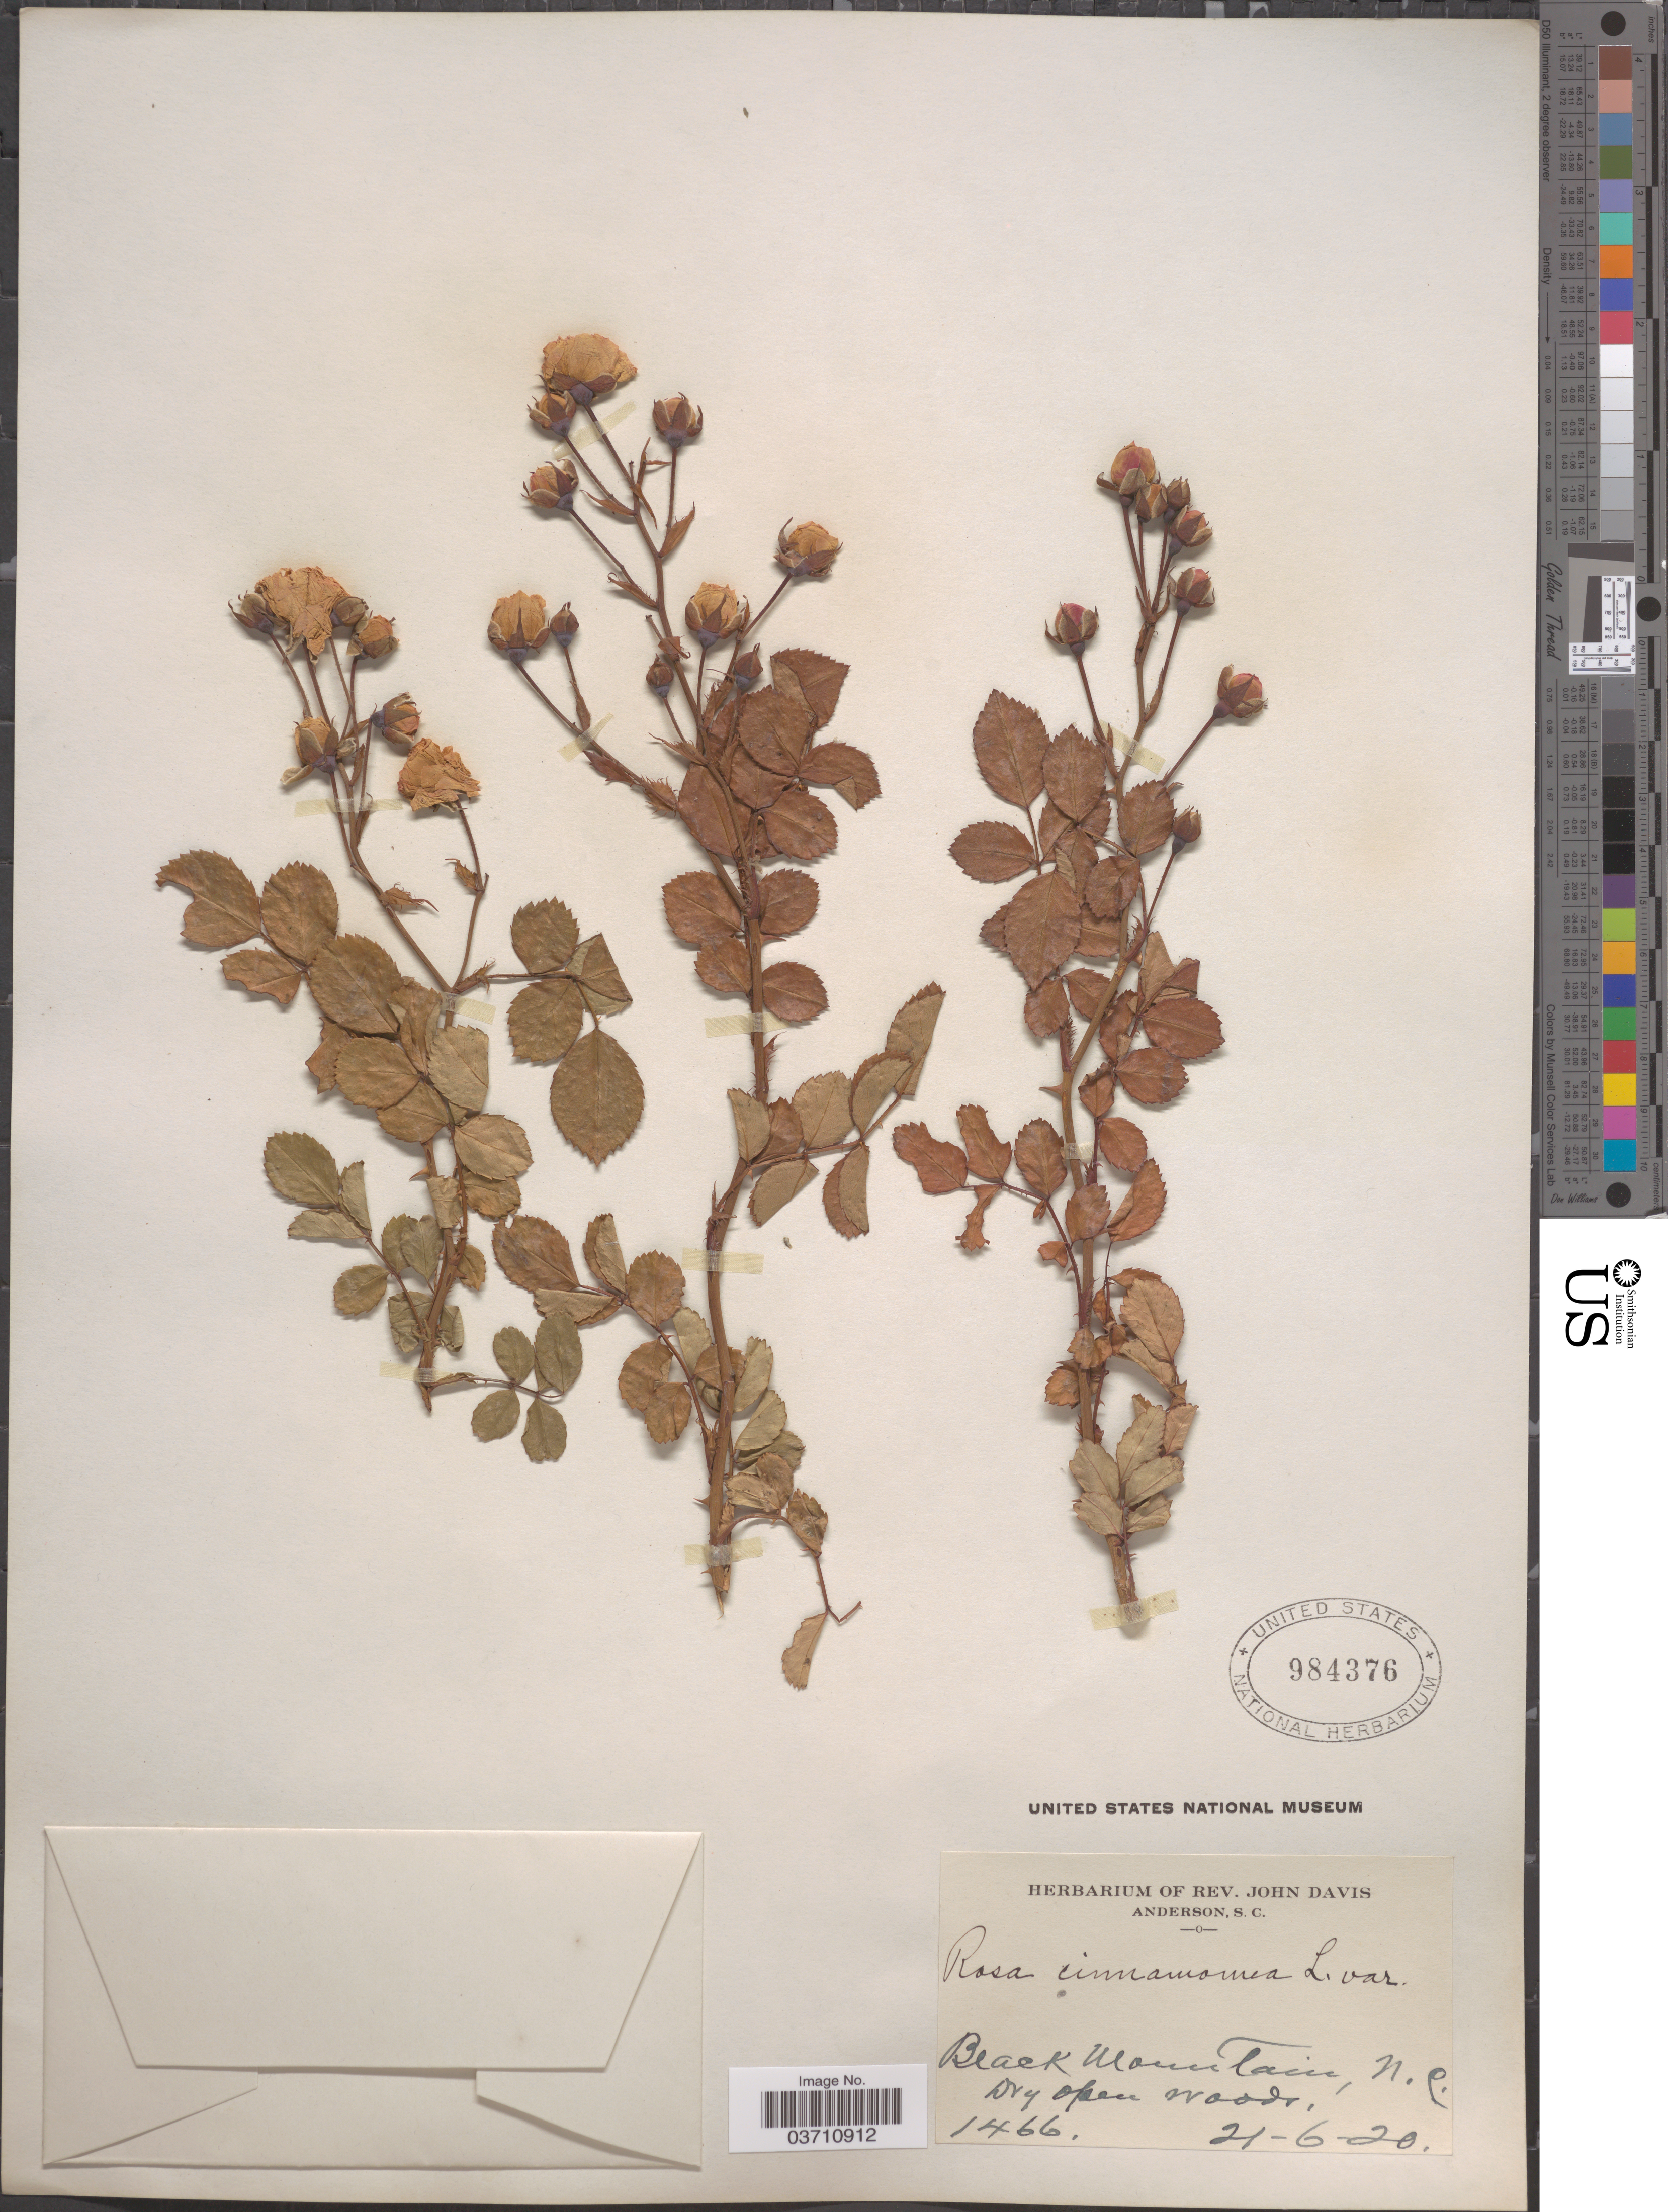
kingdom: Plantae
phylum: Tracheophyta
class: Magnoliopsida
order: Rosales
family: Rosaceae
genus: Rosa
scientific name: Rosa cinnamomea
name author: L.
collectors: ex herb. Rev. John Davis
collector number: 1466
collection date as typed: Transcribed d/m/y: 21/6/20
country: United States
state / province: North Carolina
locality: Black Mountain.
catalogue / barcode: US 984376